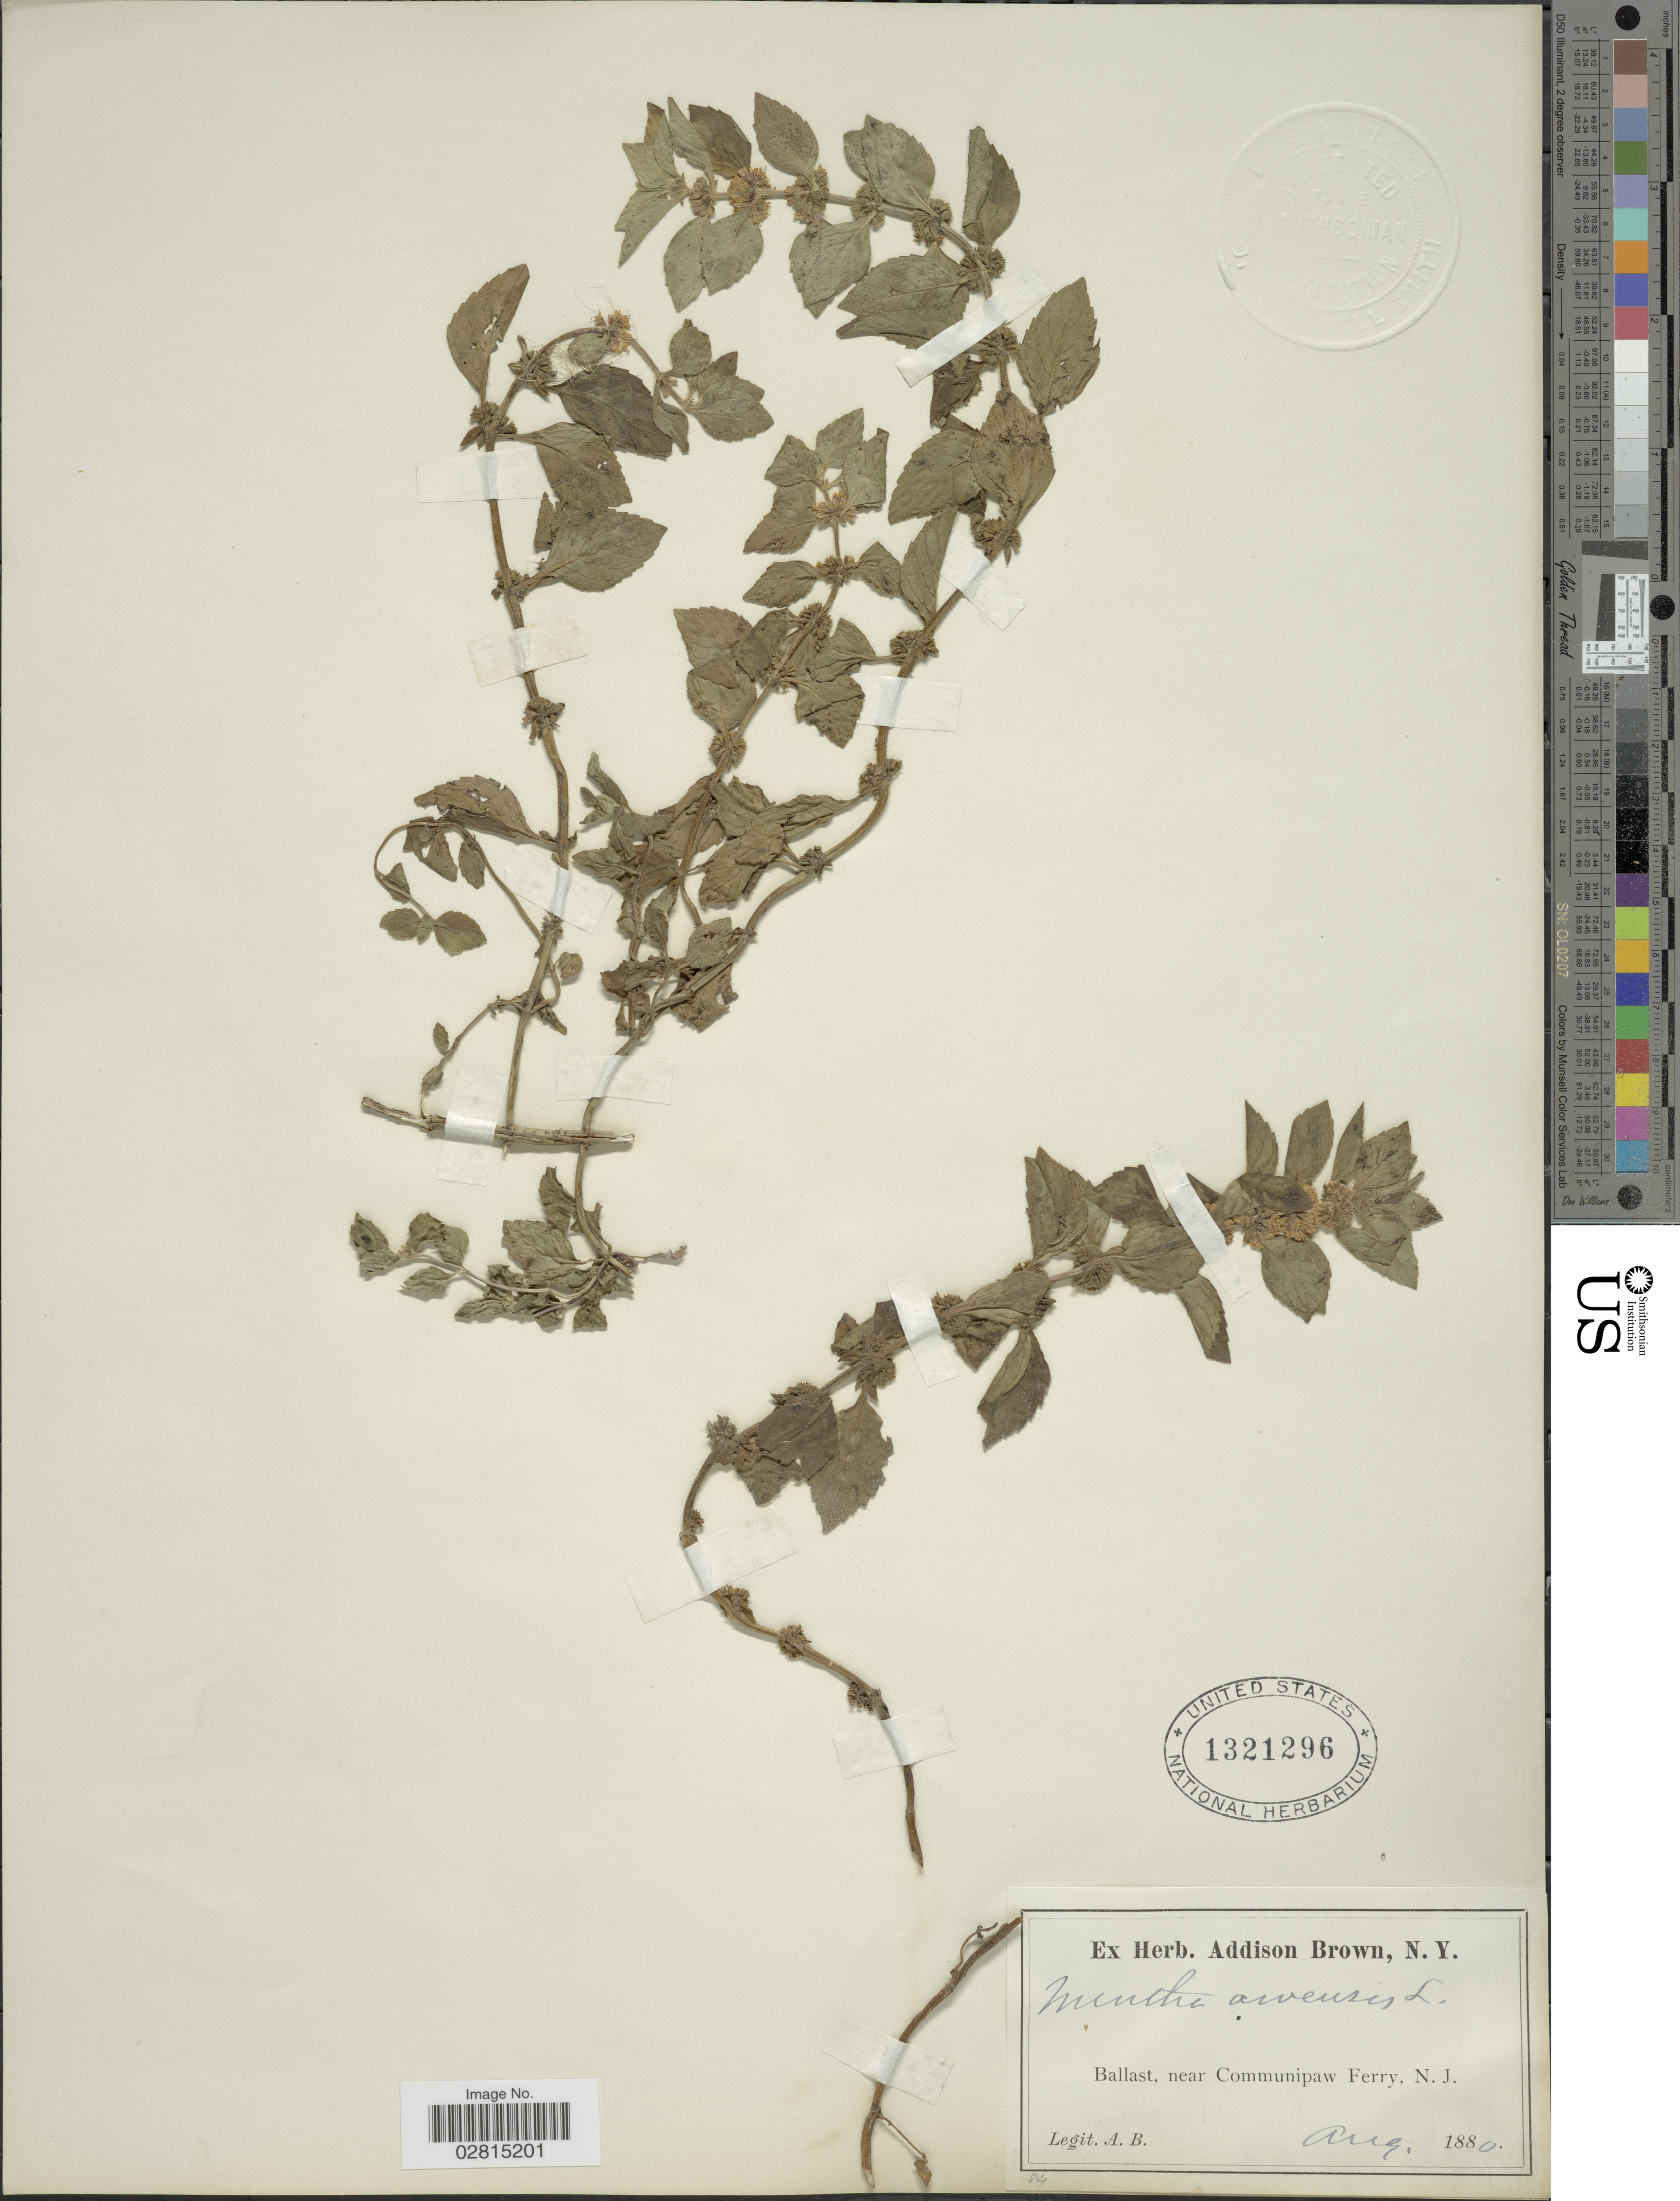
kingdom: Plantae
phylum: Tracheophyta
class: Magnoliopsida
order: Lamiales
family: Lamiaceae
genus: Mentha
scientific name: Mentha canadensis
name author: L.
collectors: A. Brown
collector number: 84?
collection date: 1880-08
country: United States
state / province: New Jersey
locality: Ballast, near Communipaw Ferry, N. J.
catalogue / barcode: US 1321296